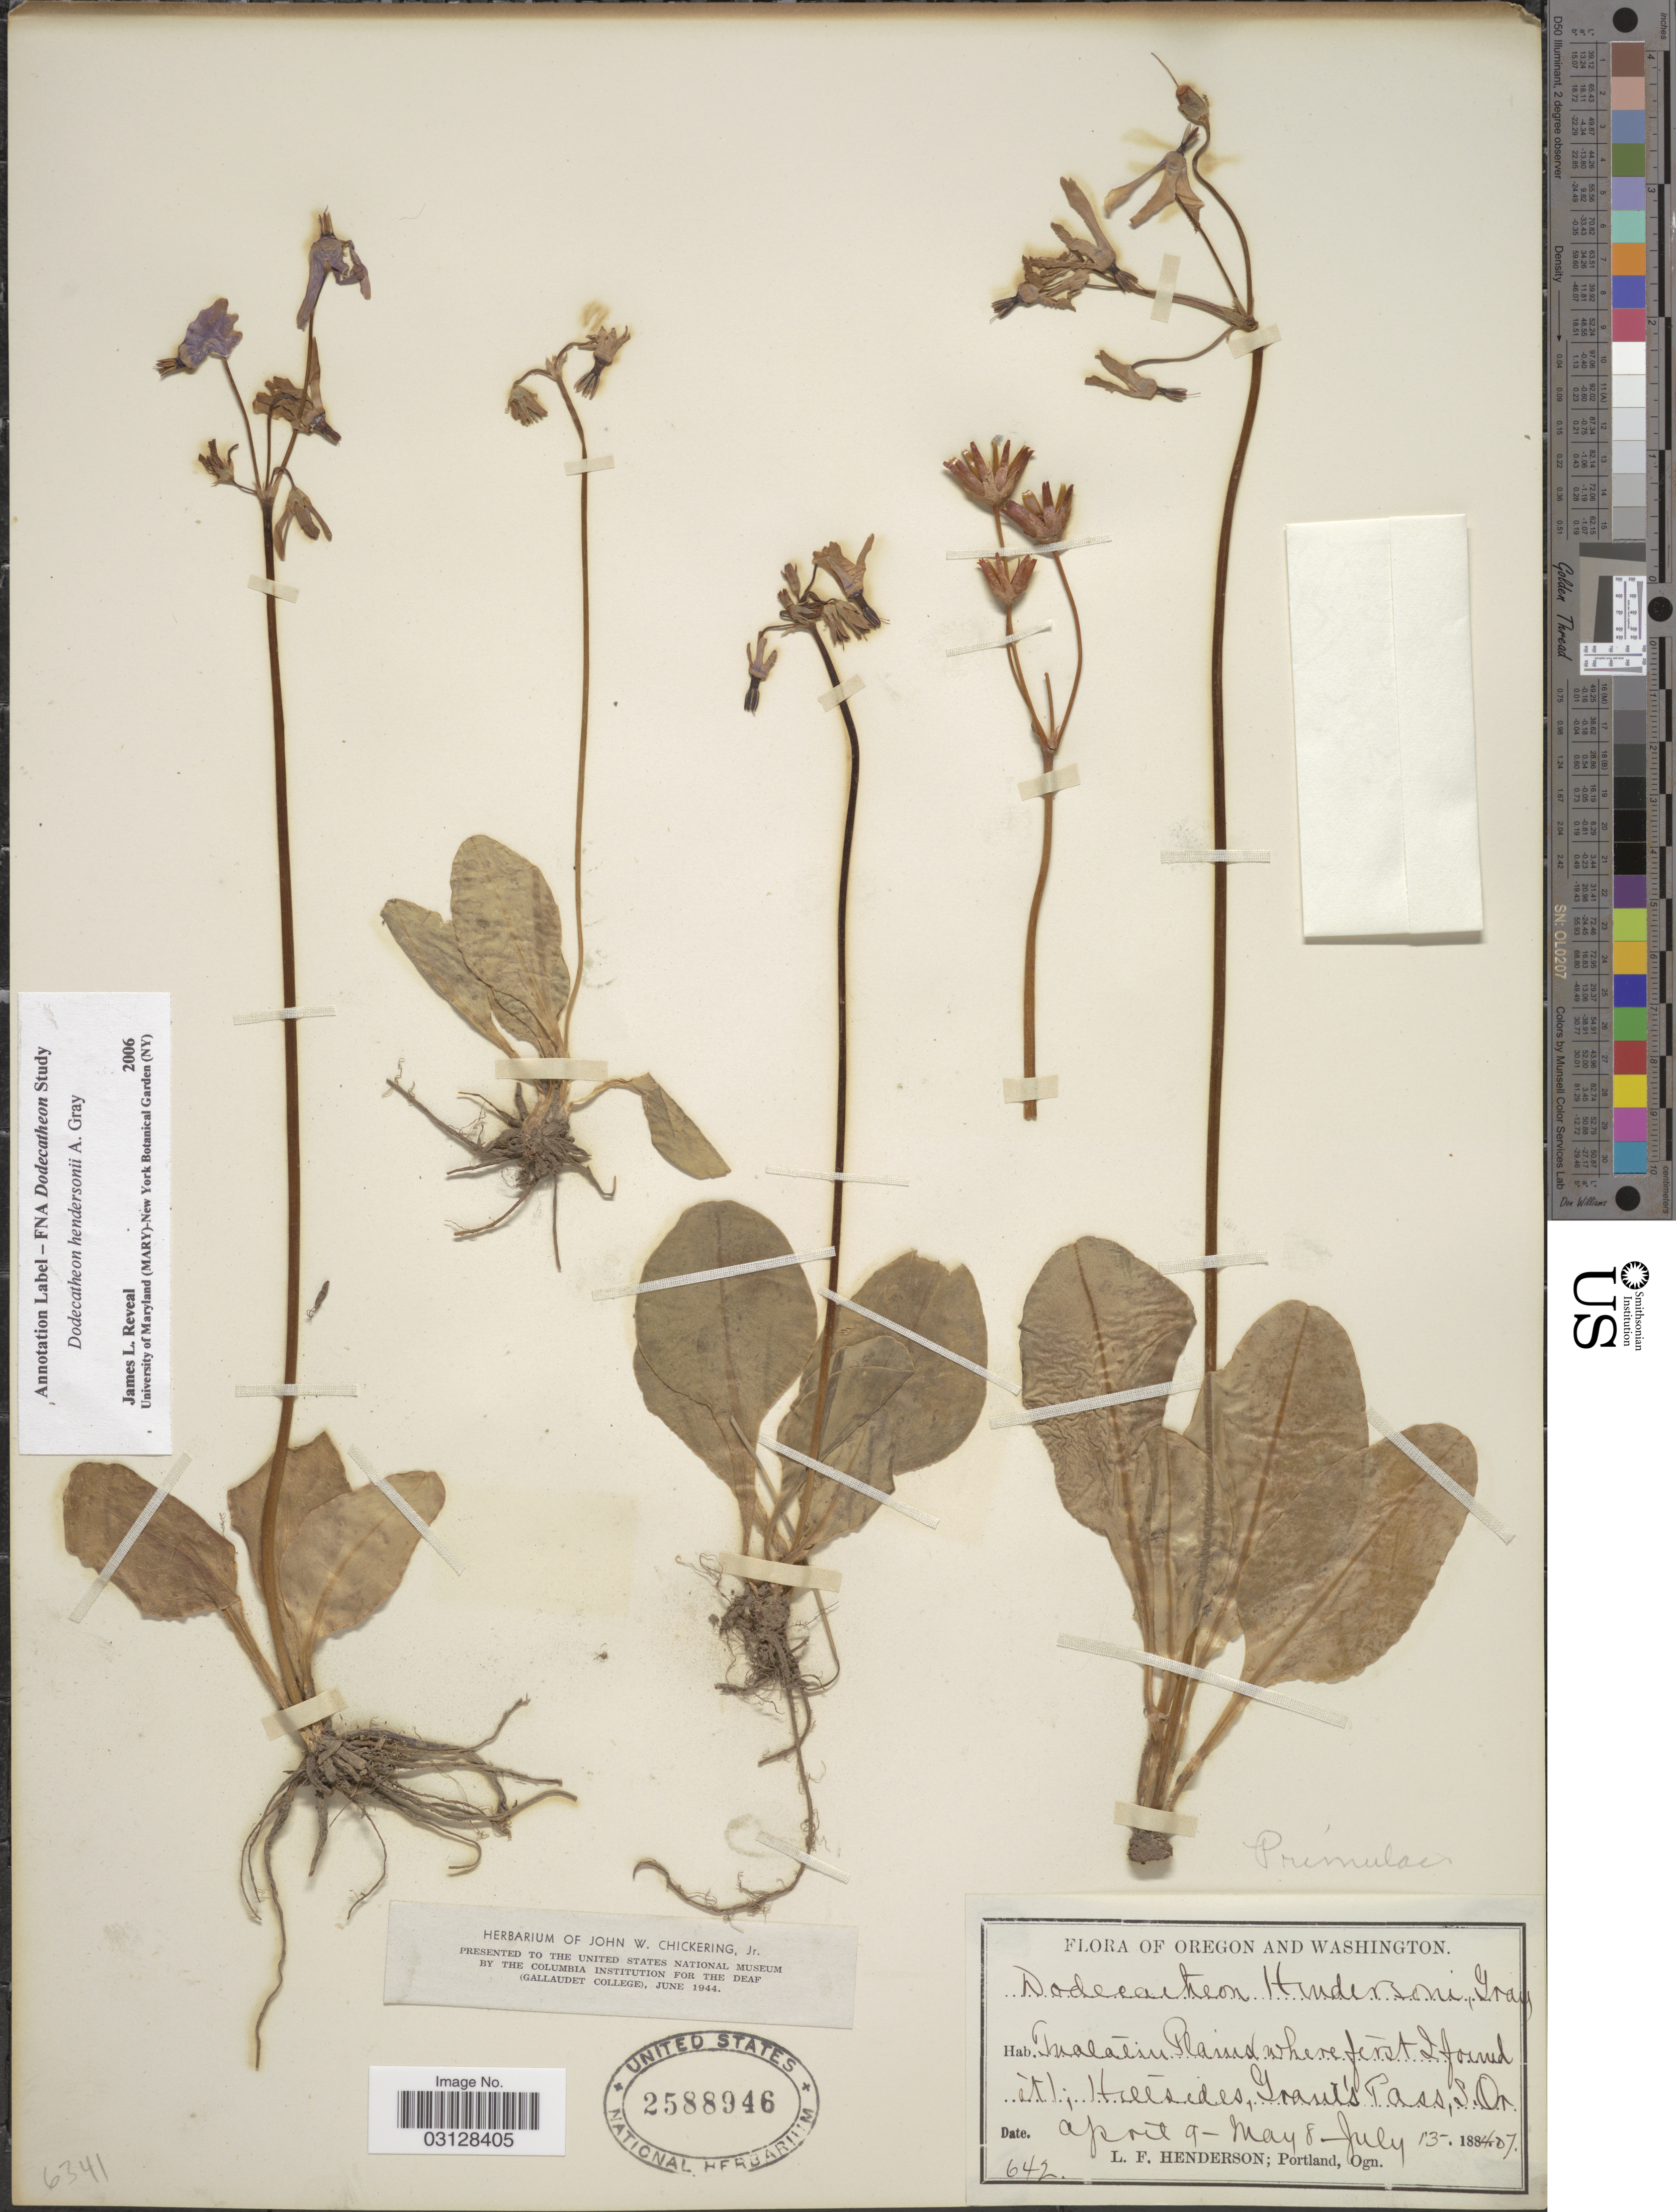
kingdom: Plantae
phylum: Tracheophyta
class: Magnoliopsida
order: Ericales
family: Primulaceae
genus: Dodecatheon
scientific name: Dodecatheon hendersonii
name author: A. Gray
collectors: L. Henderson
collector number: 642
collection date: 1884-04-09/1884-07-13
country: United States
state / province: Oregon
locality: Hillsides, Grant's Pass, S. Or.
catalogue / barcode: US 2588946